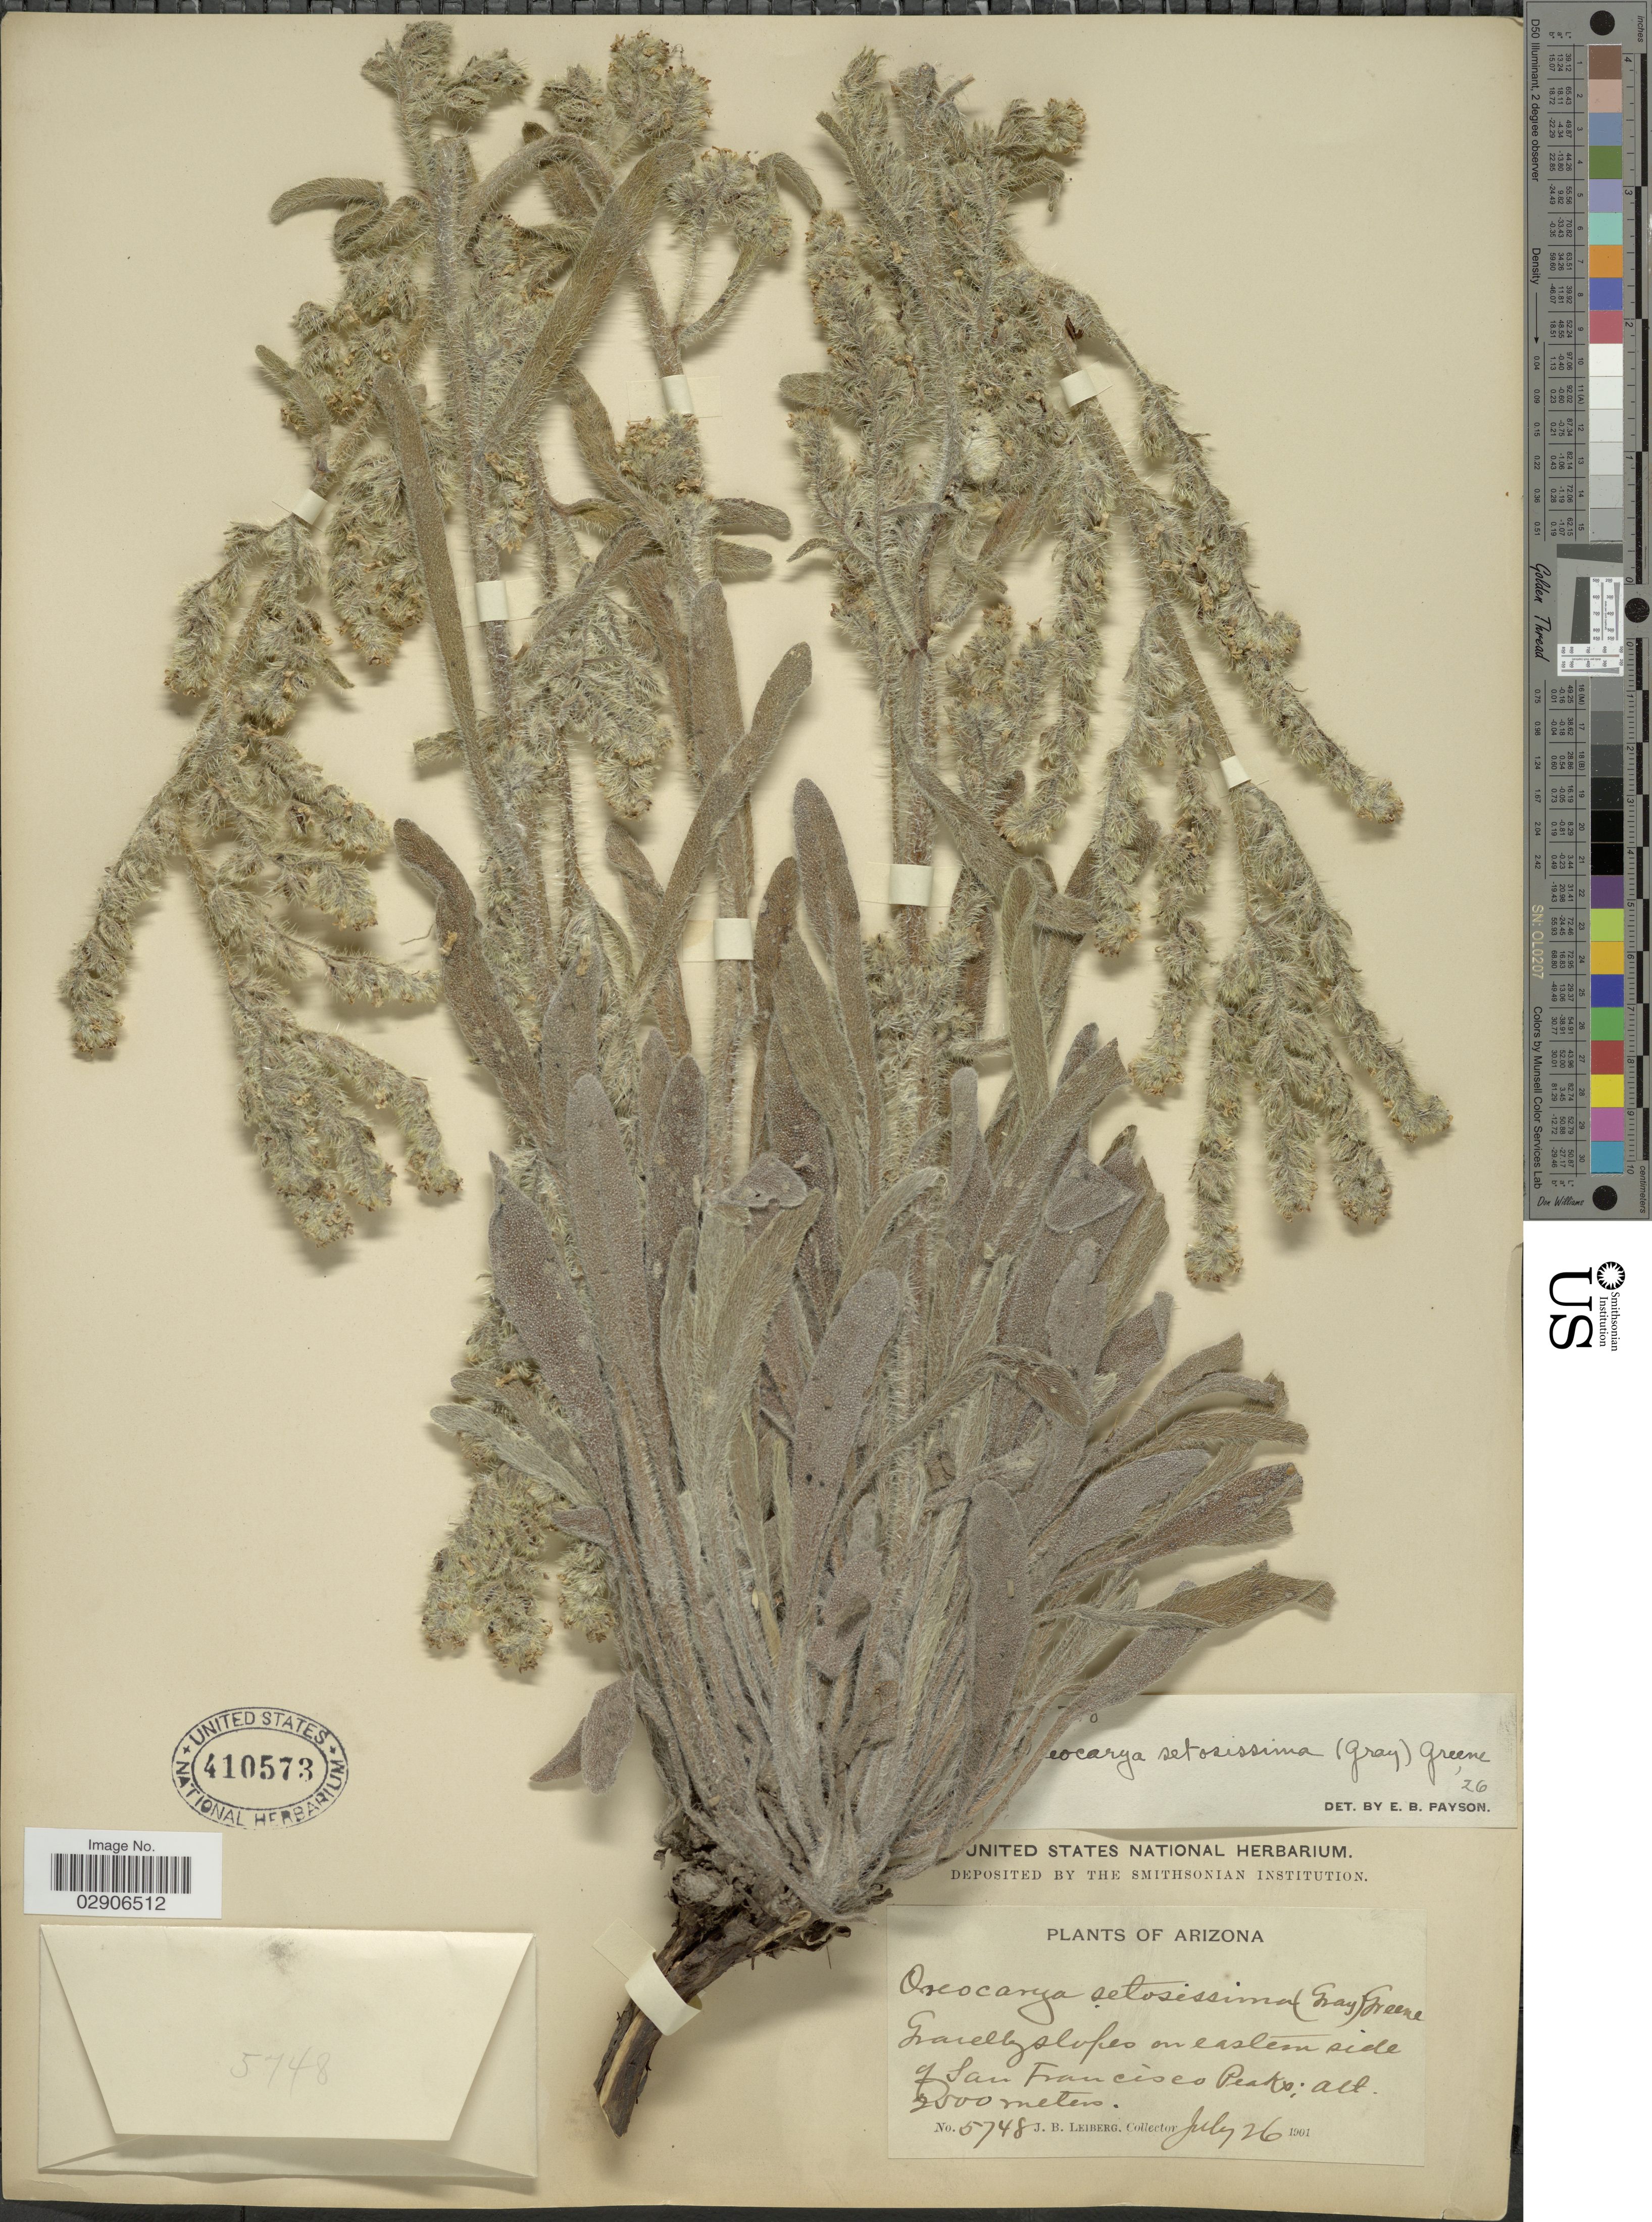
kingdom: Plantae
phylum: Tracheophyta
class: Magnoliopsida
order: Boraginales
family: Boraginaceae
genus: Oreocarya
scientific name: Oreocarya setosissima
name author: (A. Gray) Greene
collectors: J. B. Leiberg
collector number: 5748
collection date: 1901-07-26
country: United States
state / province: Arizona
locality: Gravelly slopes on eastern side of San Francisco Peaks.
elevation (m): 2500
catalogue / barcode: US 410573